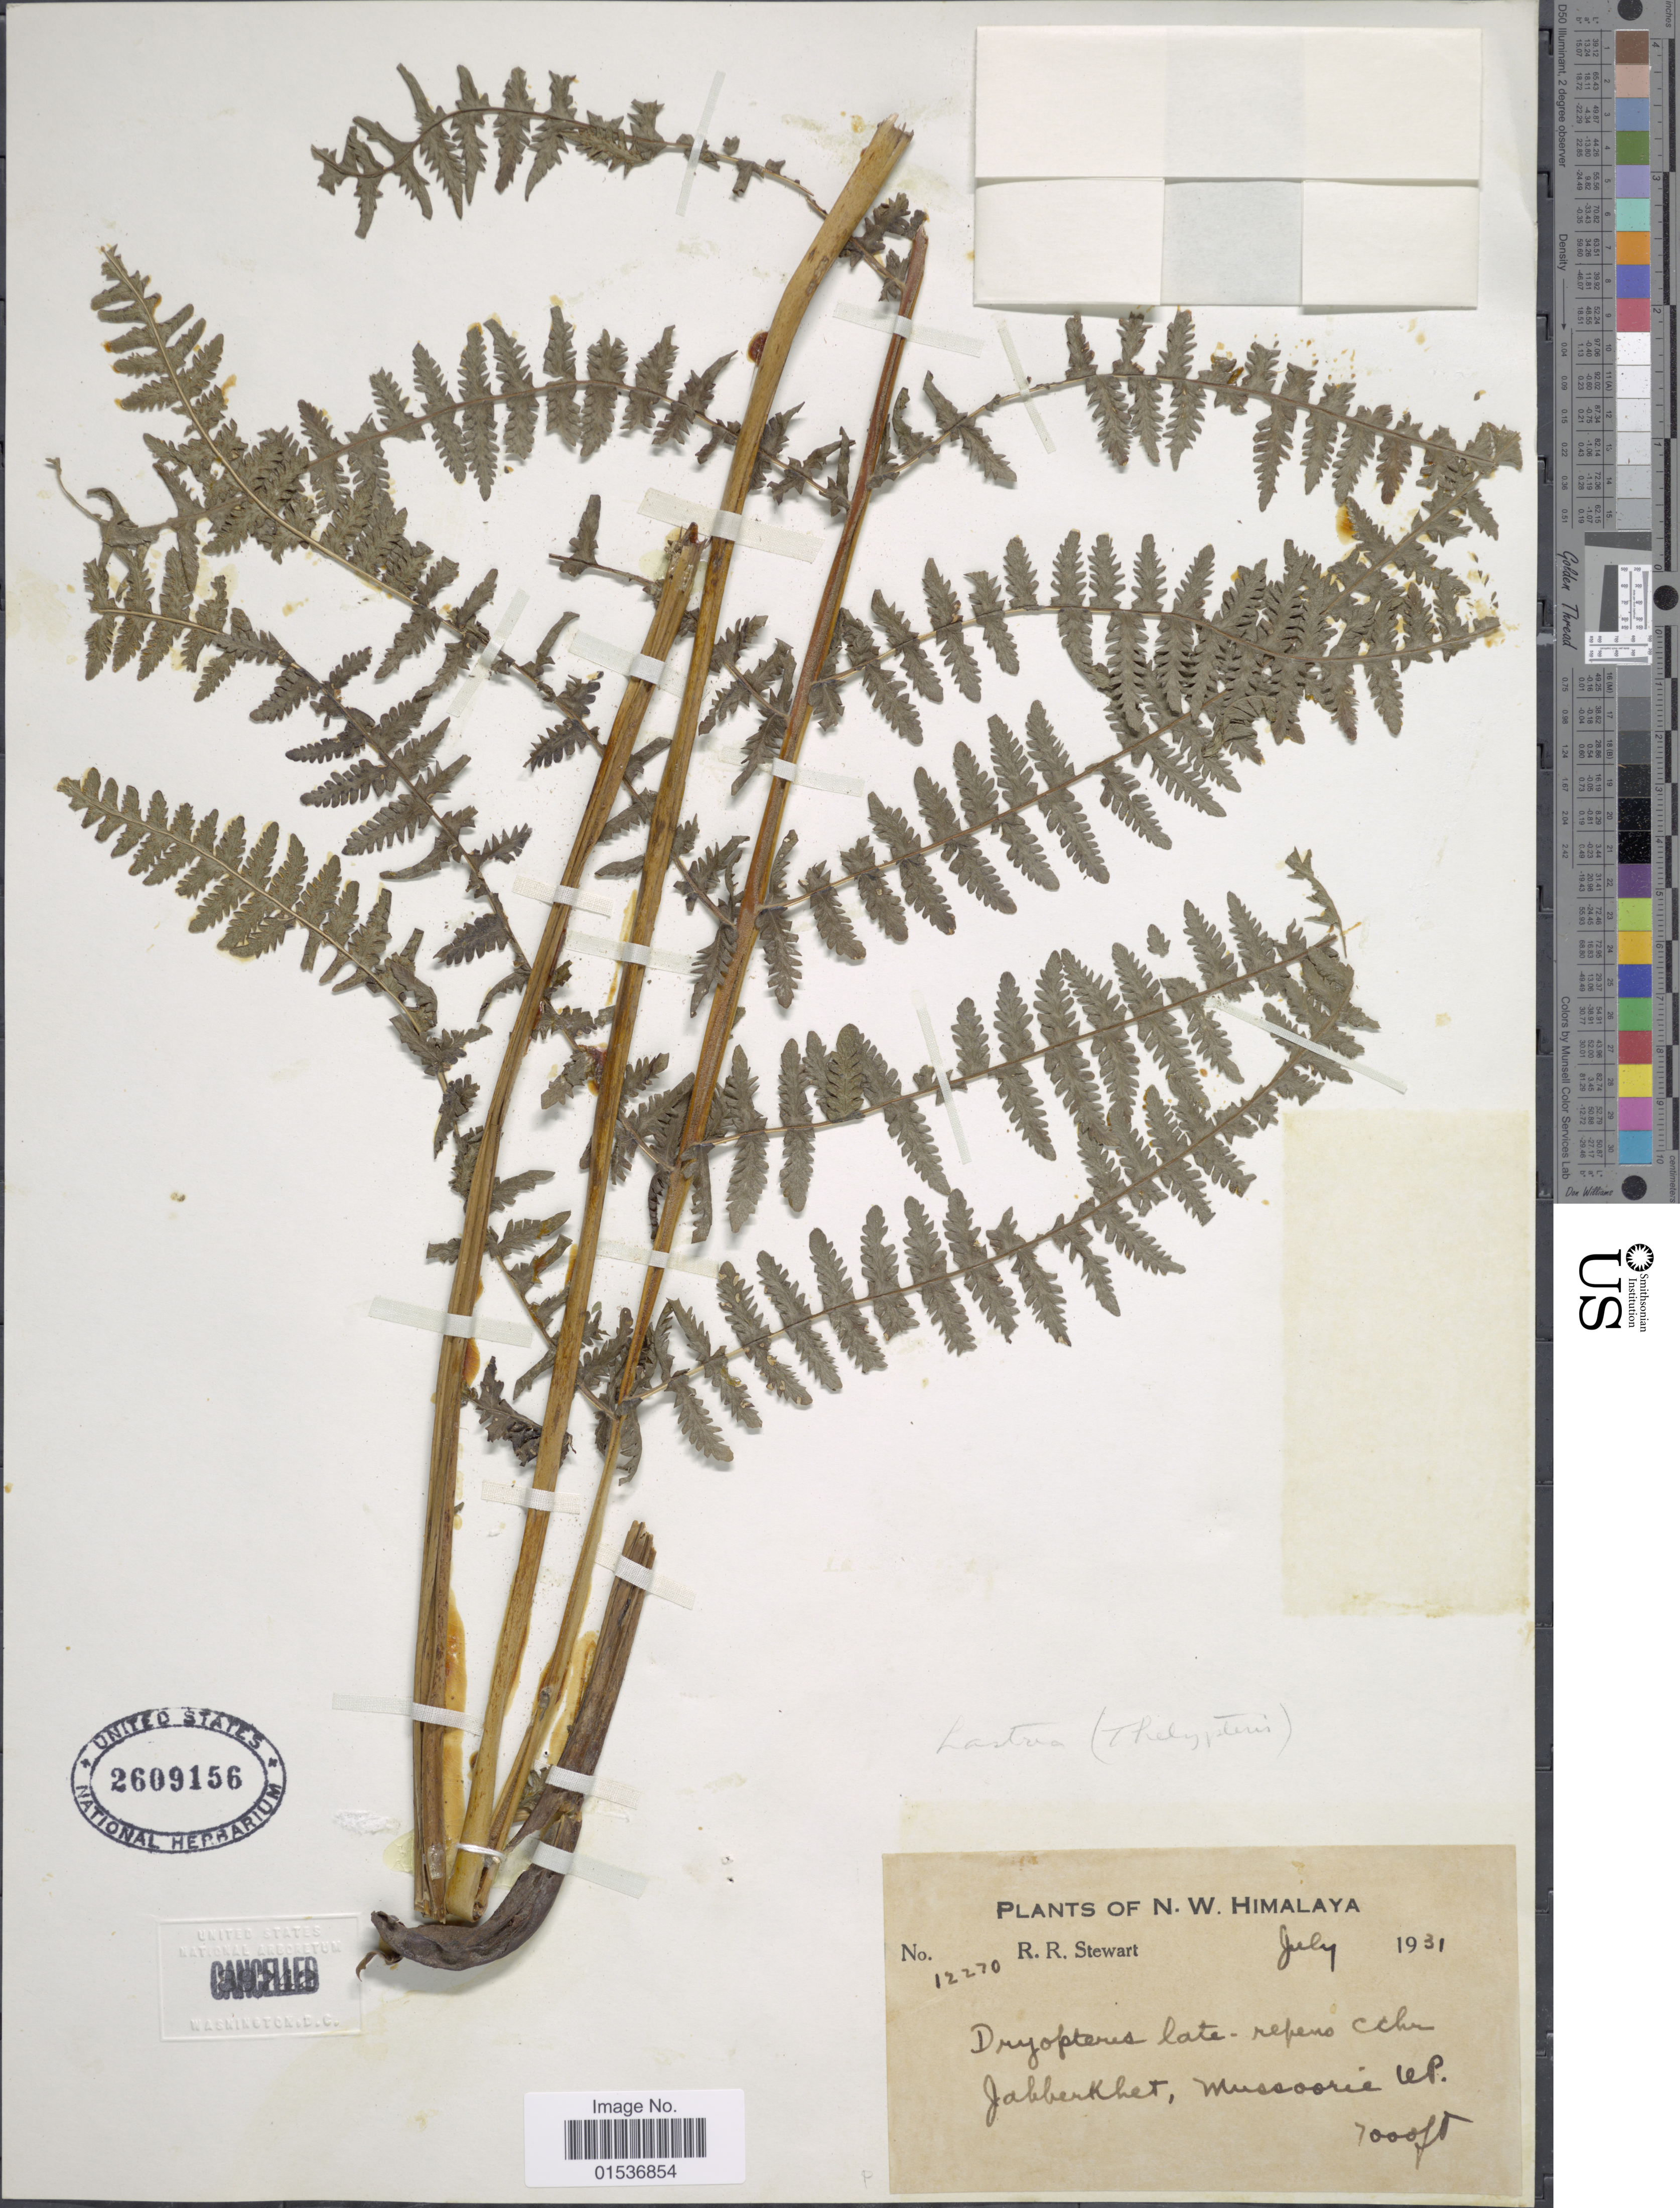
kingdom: Plantae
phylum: Tracheophyta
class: Polypodiopsida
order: Polypodiales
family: Thelypteridaceae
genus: Pseudophegopteris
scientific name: Pseudophegopteris pyrrhorachis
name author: (Kunze) Ching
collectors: R. R. Stewart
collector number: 12270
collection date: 1931-07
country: India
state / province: Uttar Pradesh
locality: N.W. Himalaya, Jabberkhet, Mussoorie, UP.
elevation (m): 2134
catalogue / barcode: US 2609156